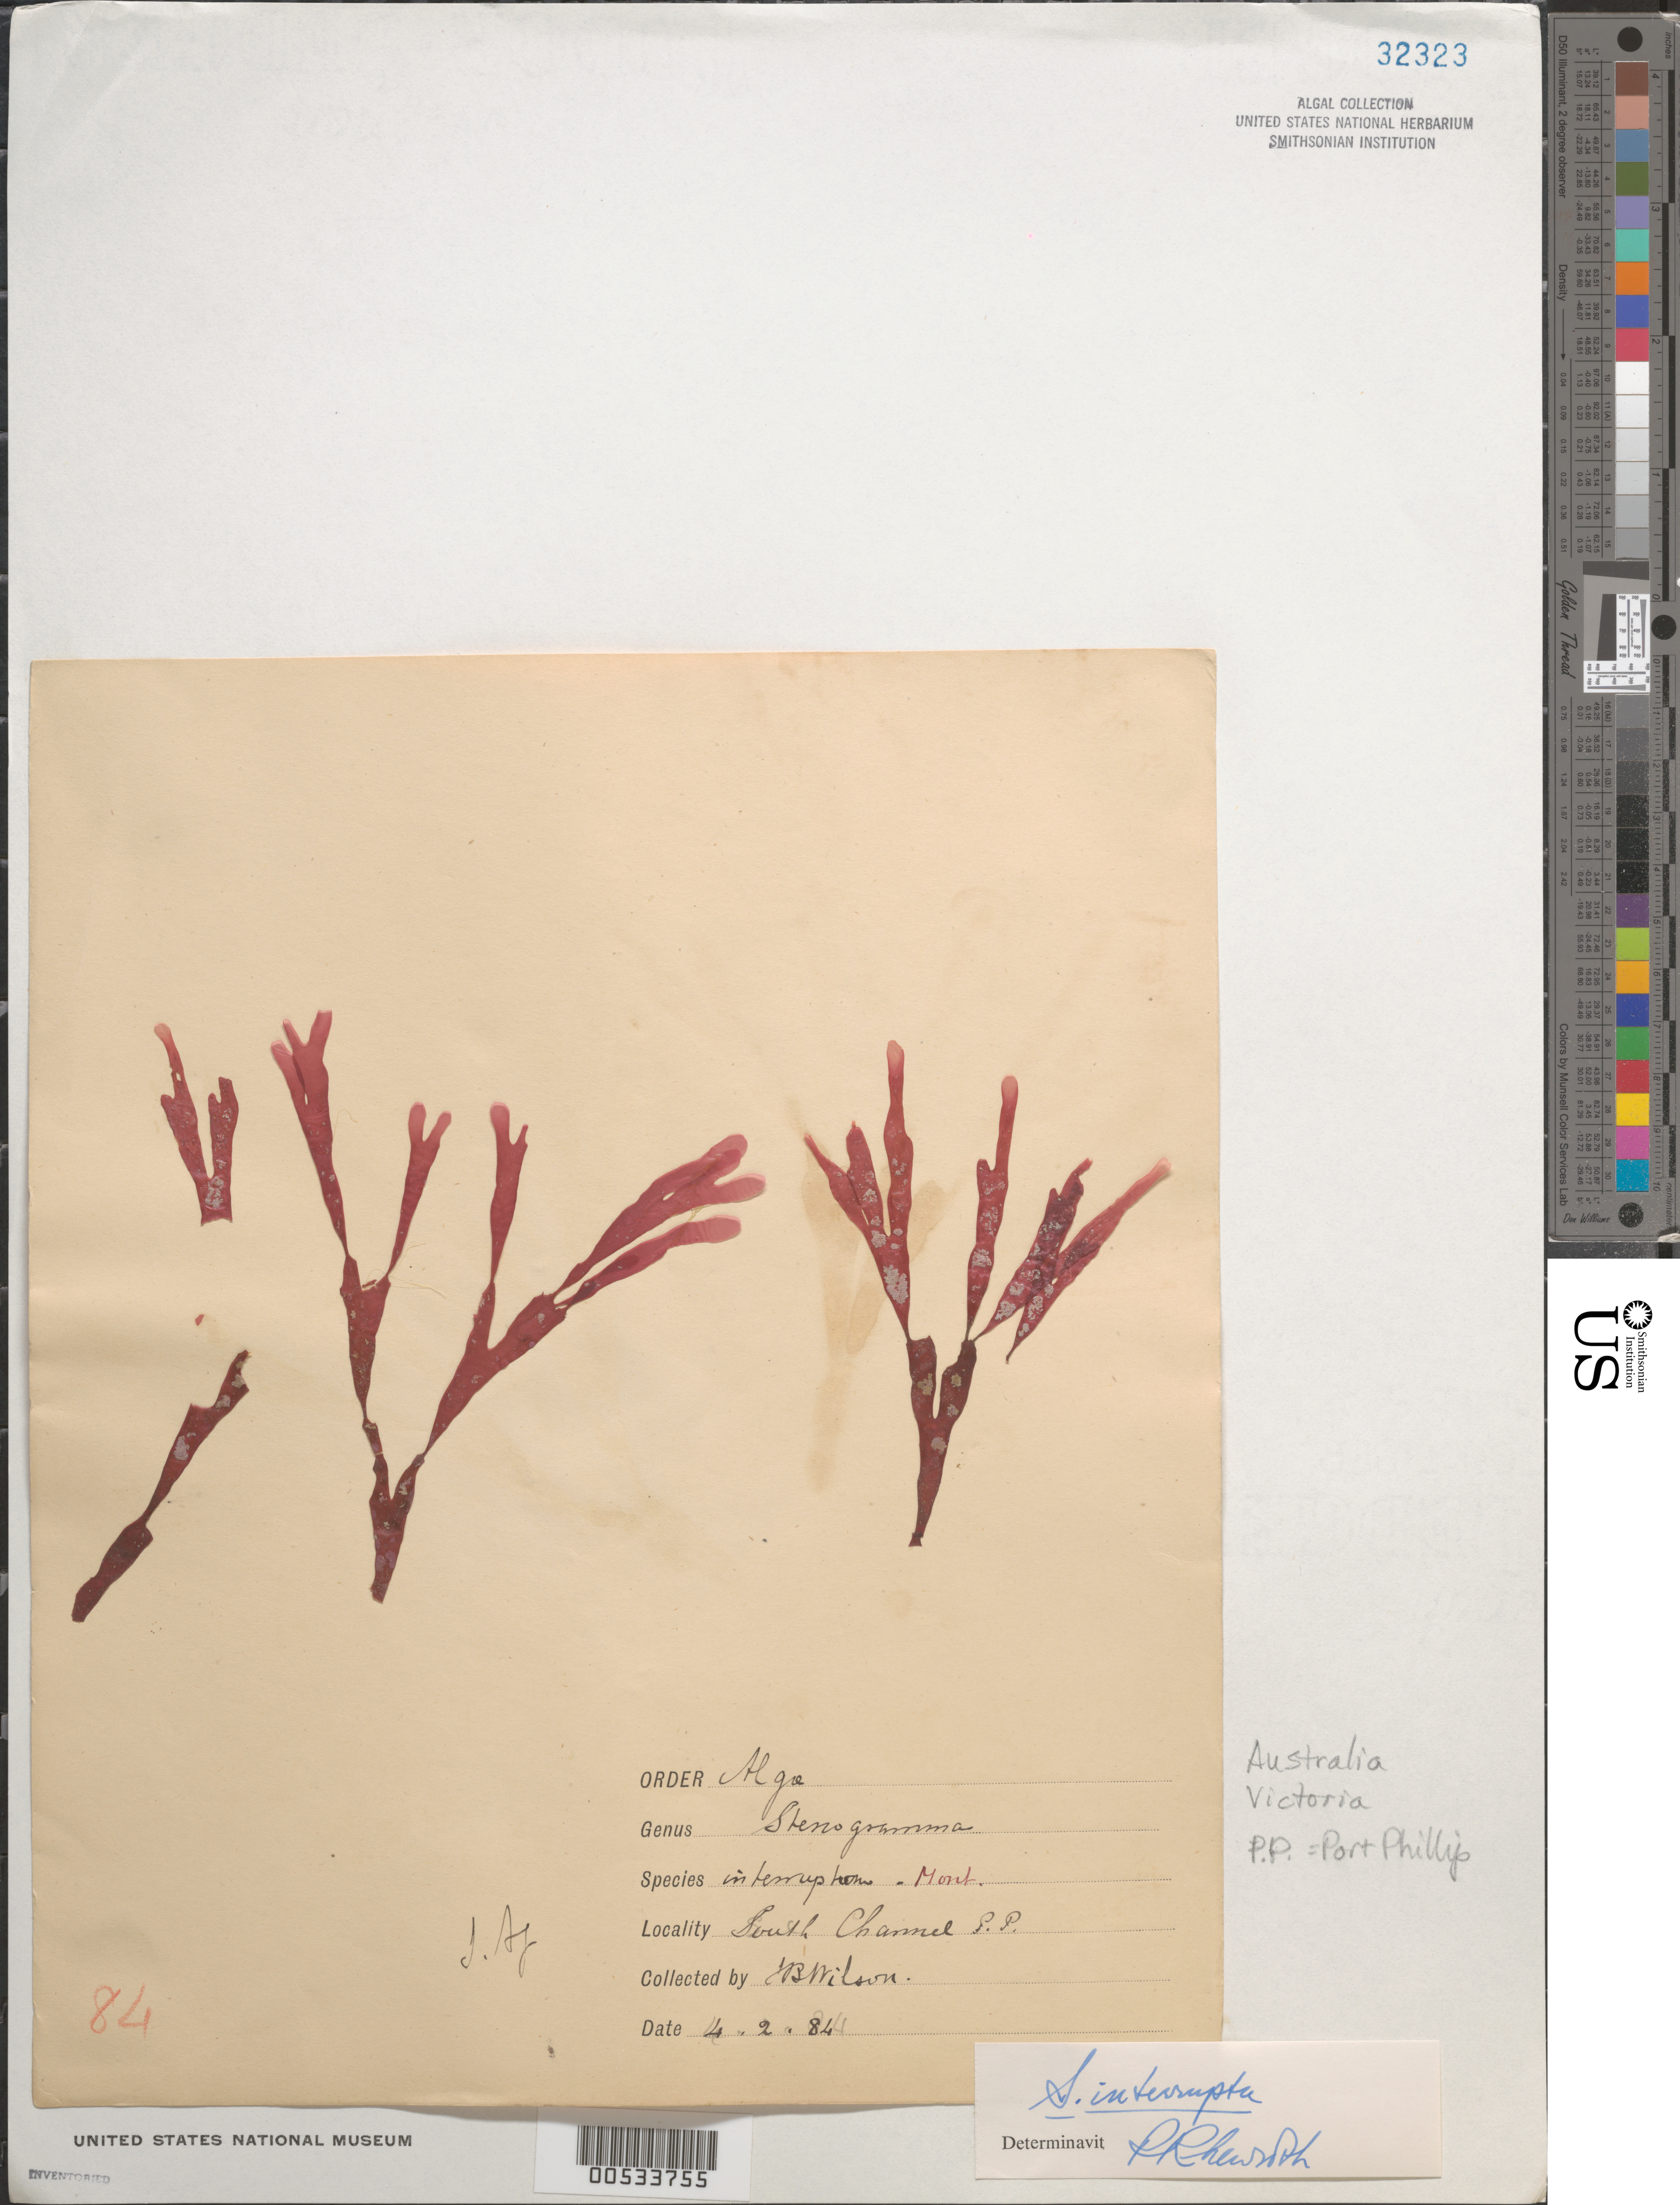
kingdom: Plantae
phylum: Rhodophyta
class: Florideophyceae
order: Gigartinales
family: Phyllophoraceae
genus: Stenogramma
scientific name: Stenogramma interruptum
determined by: Newroth, P. R.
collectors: J. B. Wilson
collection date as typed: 04 Feb 1884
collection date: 1884-02-04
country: Australia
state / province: Victoria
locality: South channel, port phillip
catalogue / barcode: US 32323